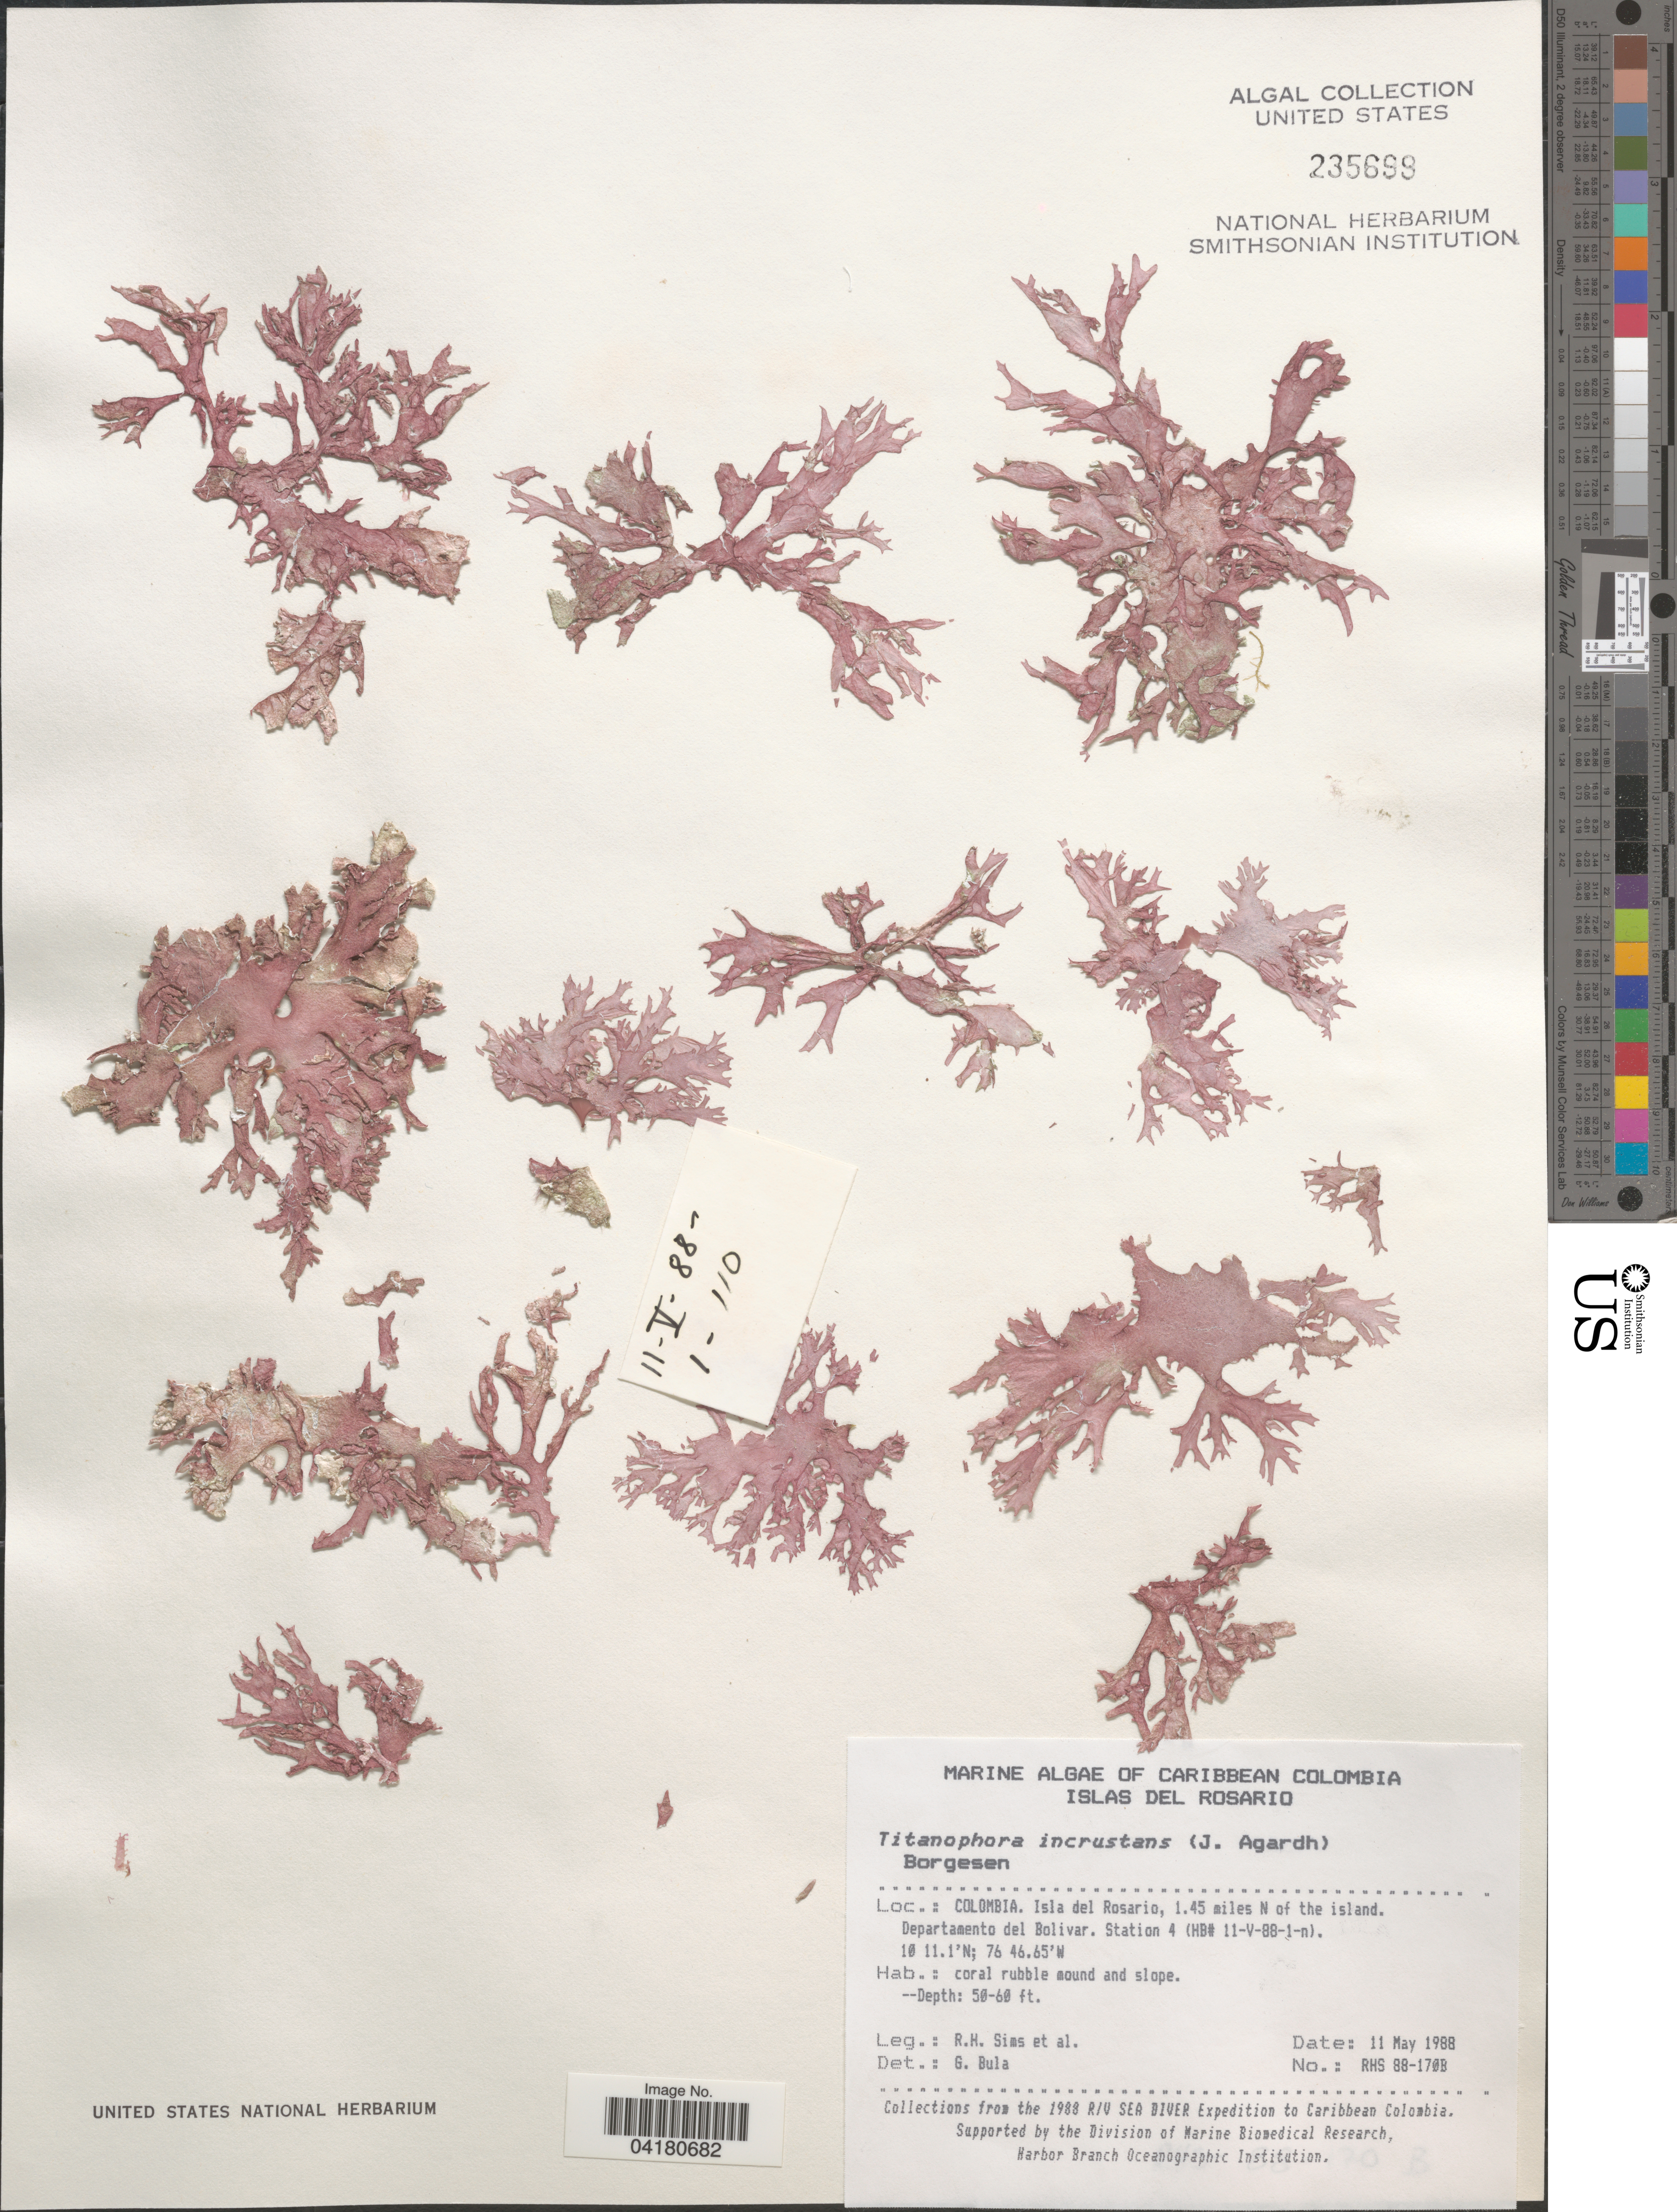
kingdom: Plantae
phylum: Rhodophyta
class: Florideophyceae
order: Nemastomatales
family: Schizymeniaceae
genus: Titanophora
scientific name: Titanophora incrustans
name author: (J. Agardh) Boerg.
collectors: R. H. Sims & et al.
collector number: RHS88-170B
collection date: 1988-05-11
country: Colombia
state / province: Bolívar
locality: Caribbean Colombia. Isla del Rosario, 1.45 miles N of the island. Departamento del Bolivar. Station 4 (HB# 11-V-88-1-n). The 1988 R/V Sea Diver Expedition to Caribbean Colombia.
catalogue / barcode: US 235699